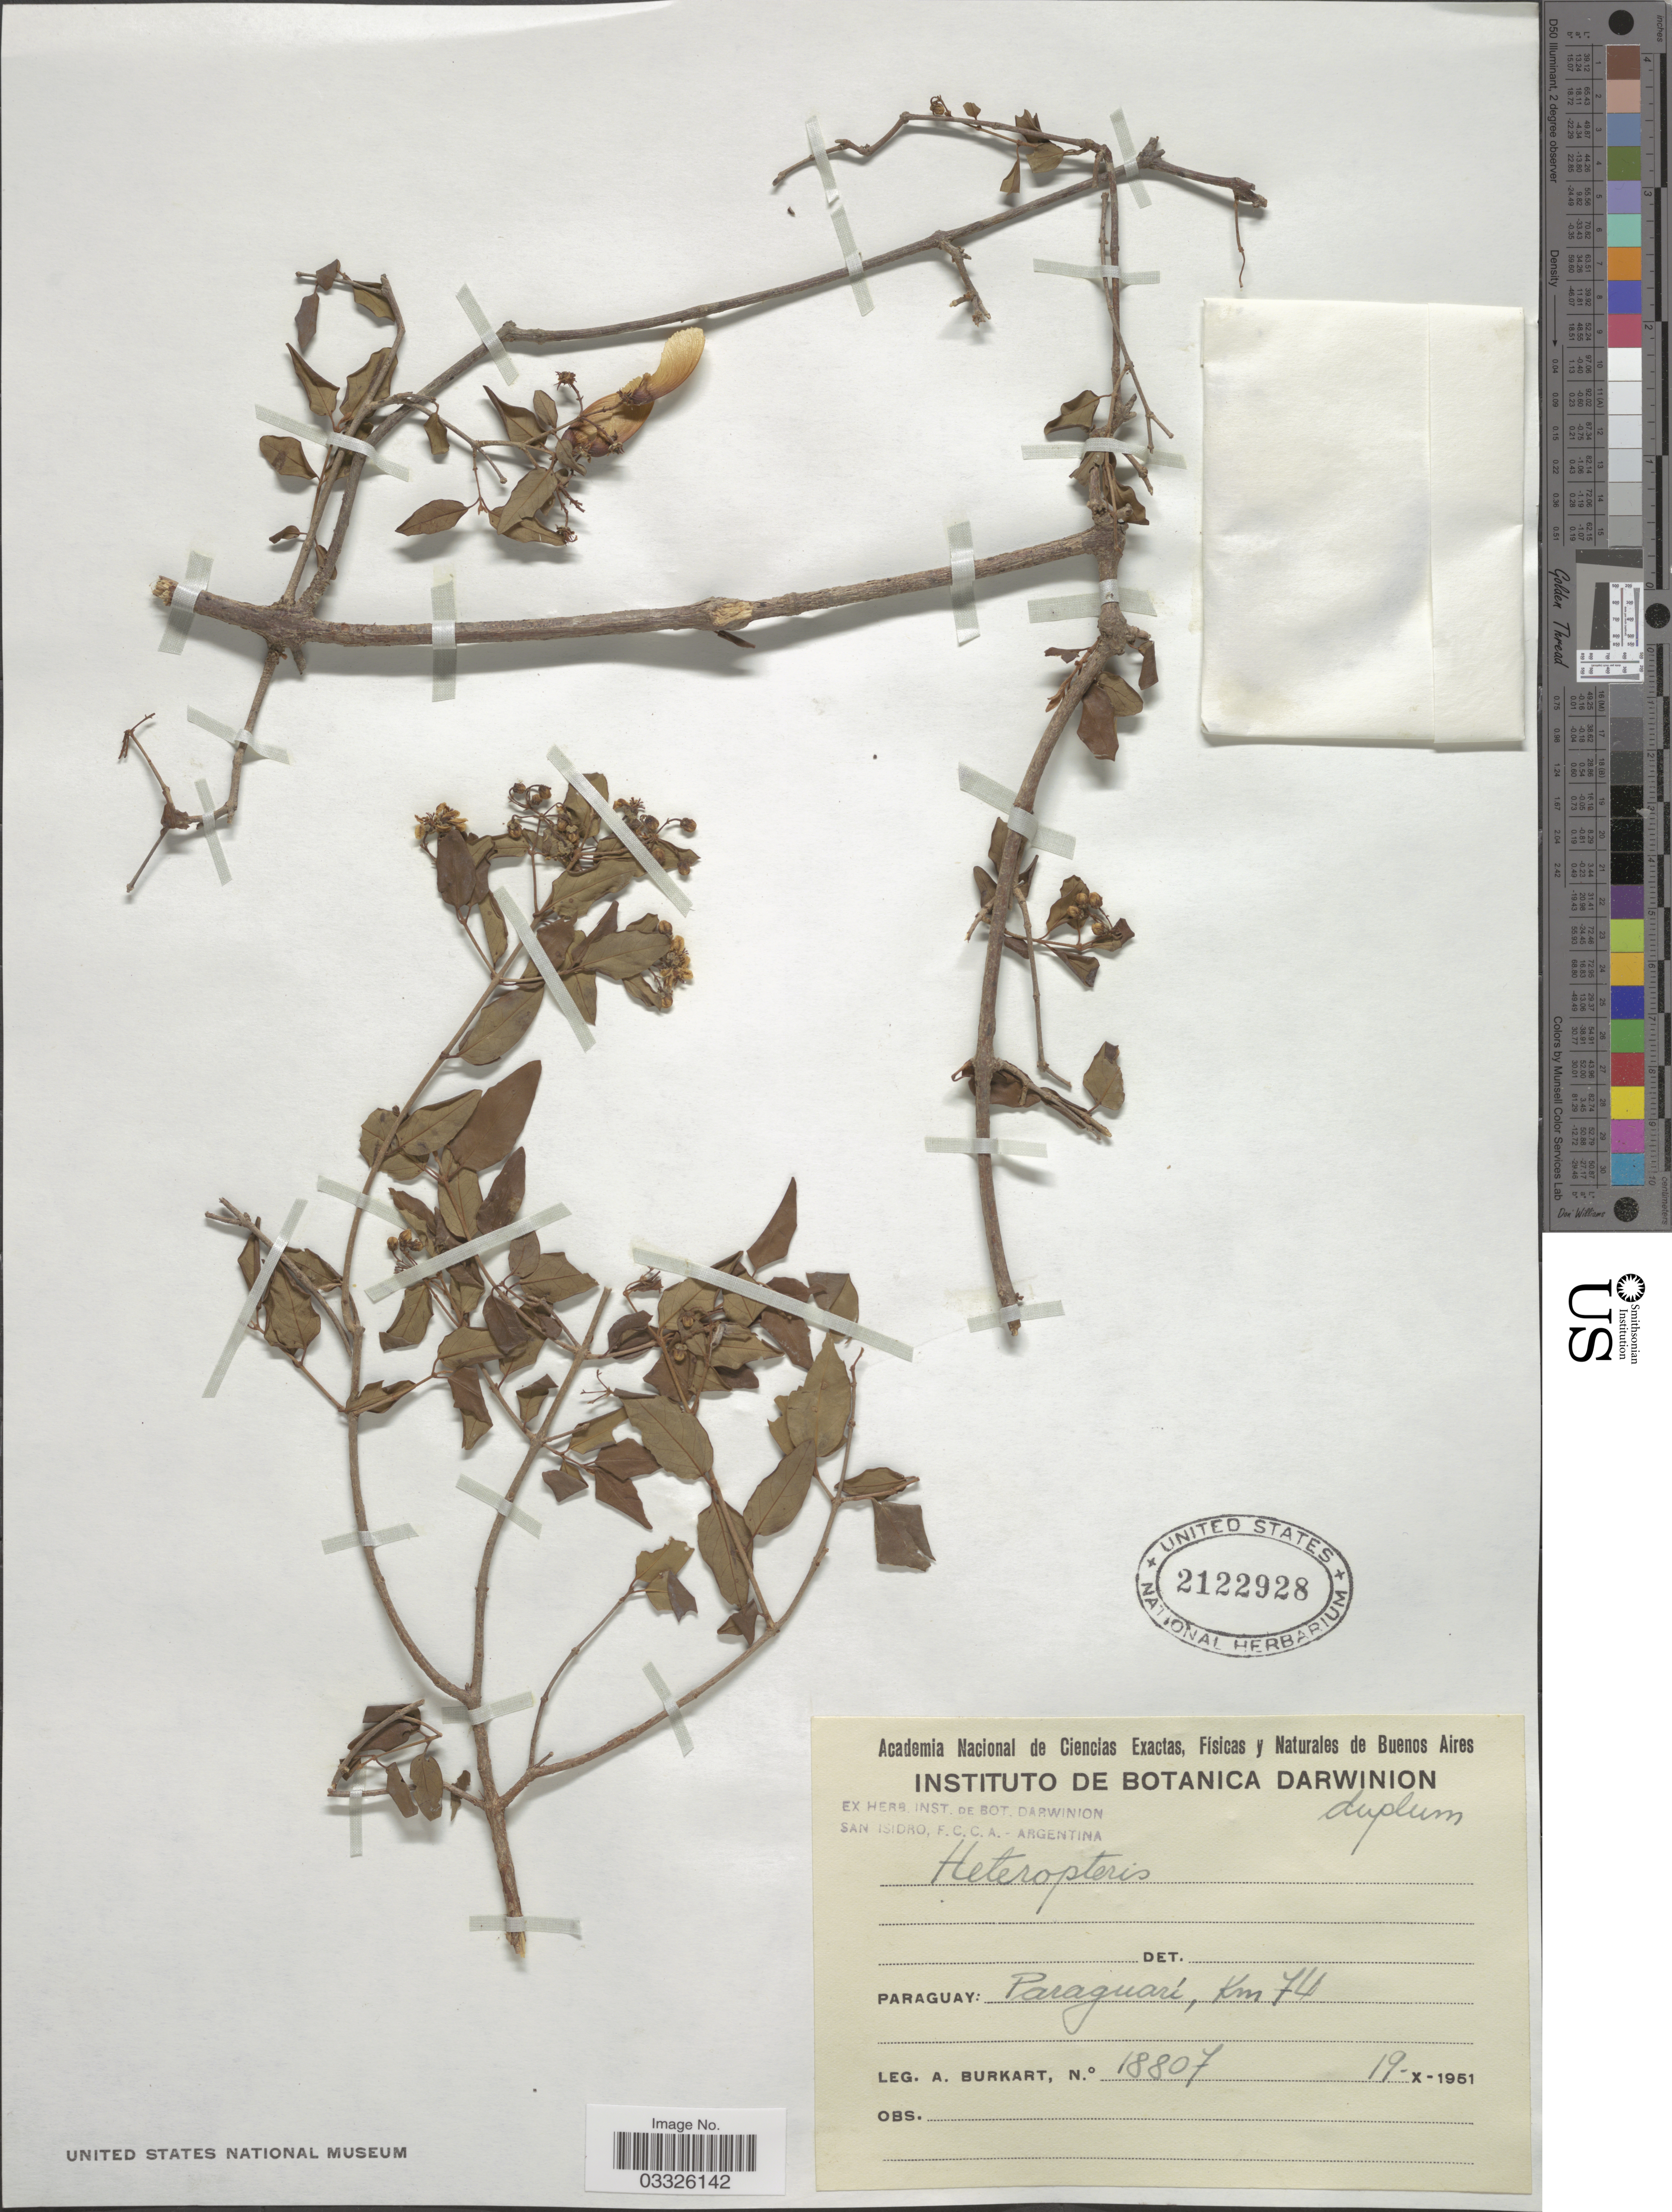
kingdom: Plantae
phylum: Tracheophyta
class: Magnoliopsida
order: Malpighiales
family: Malpighiaceae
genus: Heteropterys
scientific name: Heteropterys sp.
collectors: A. E. Burkart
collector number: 18807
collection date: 1951-10-19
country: Paraguay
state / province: Paraguari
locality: Km 74.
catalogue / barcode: US 2122928